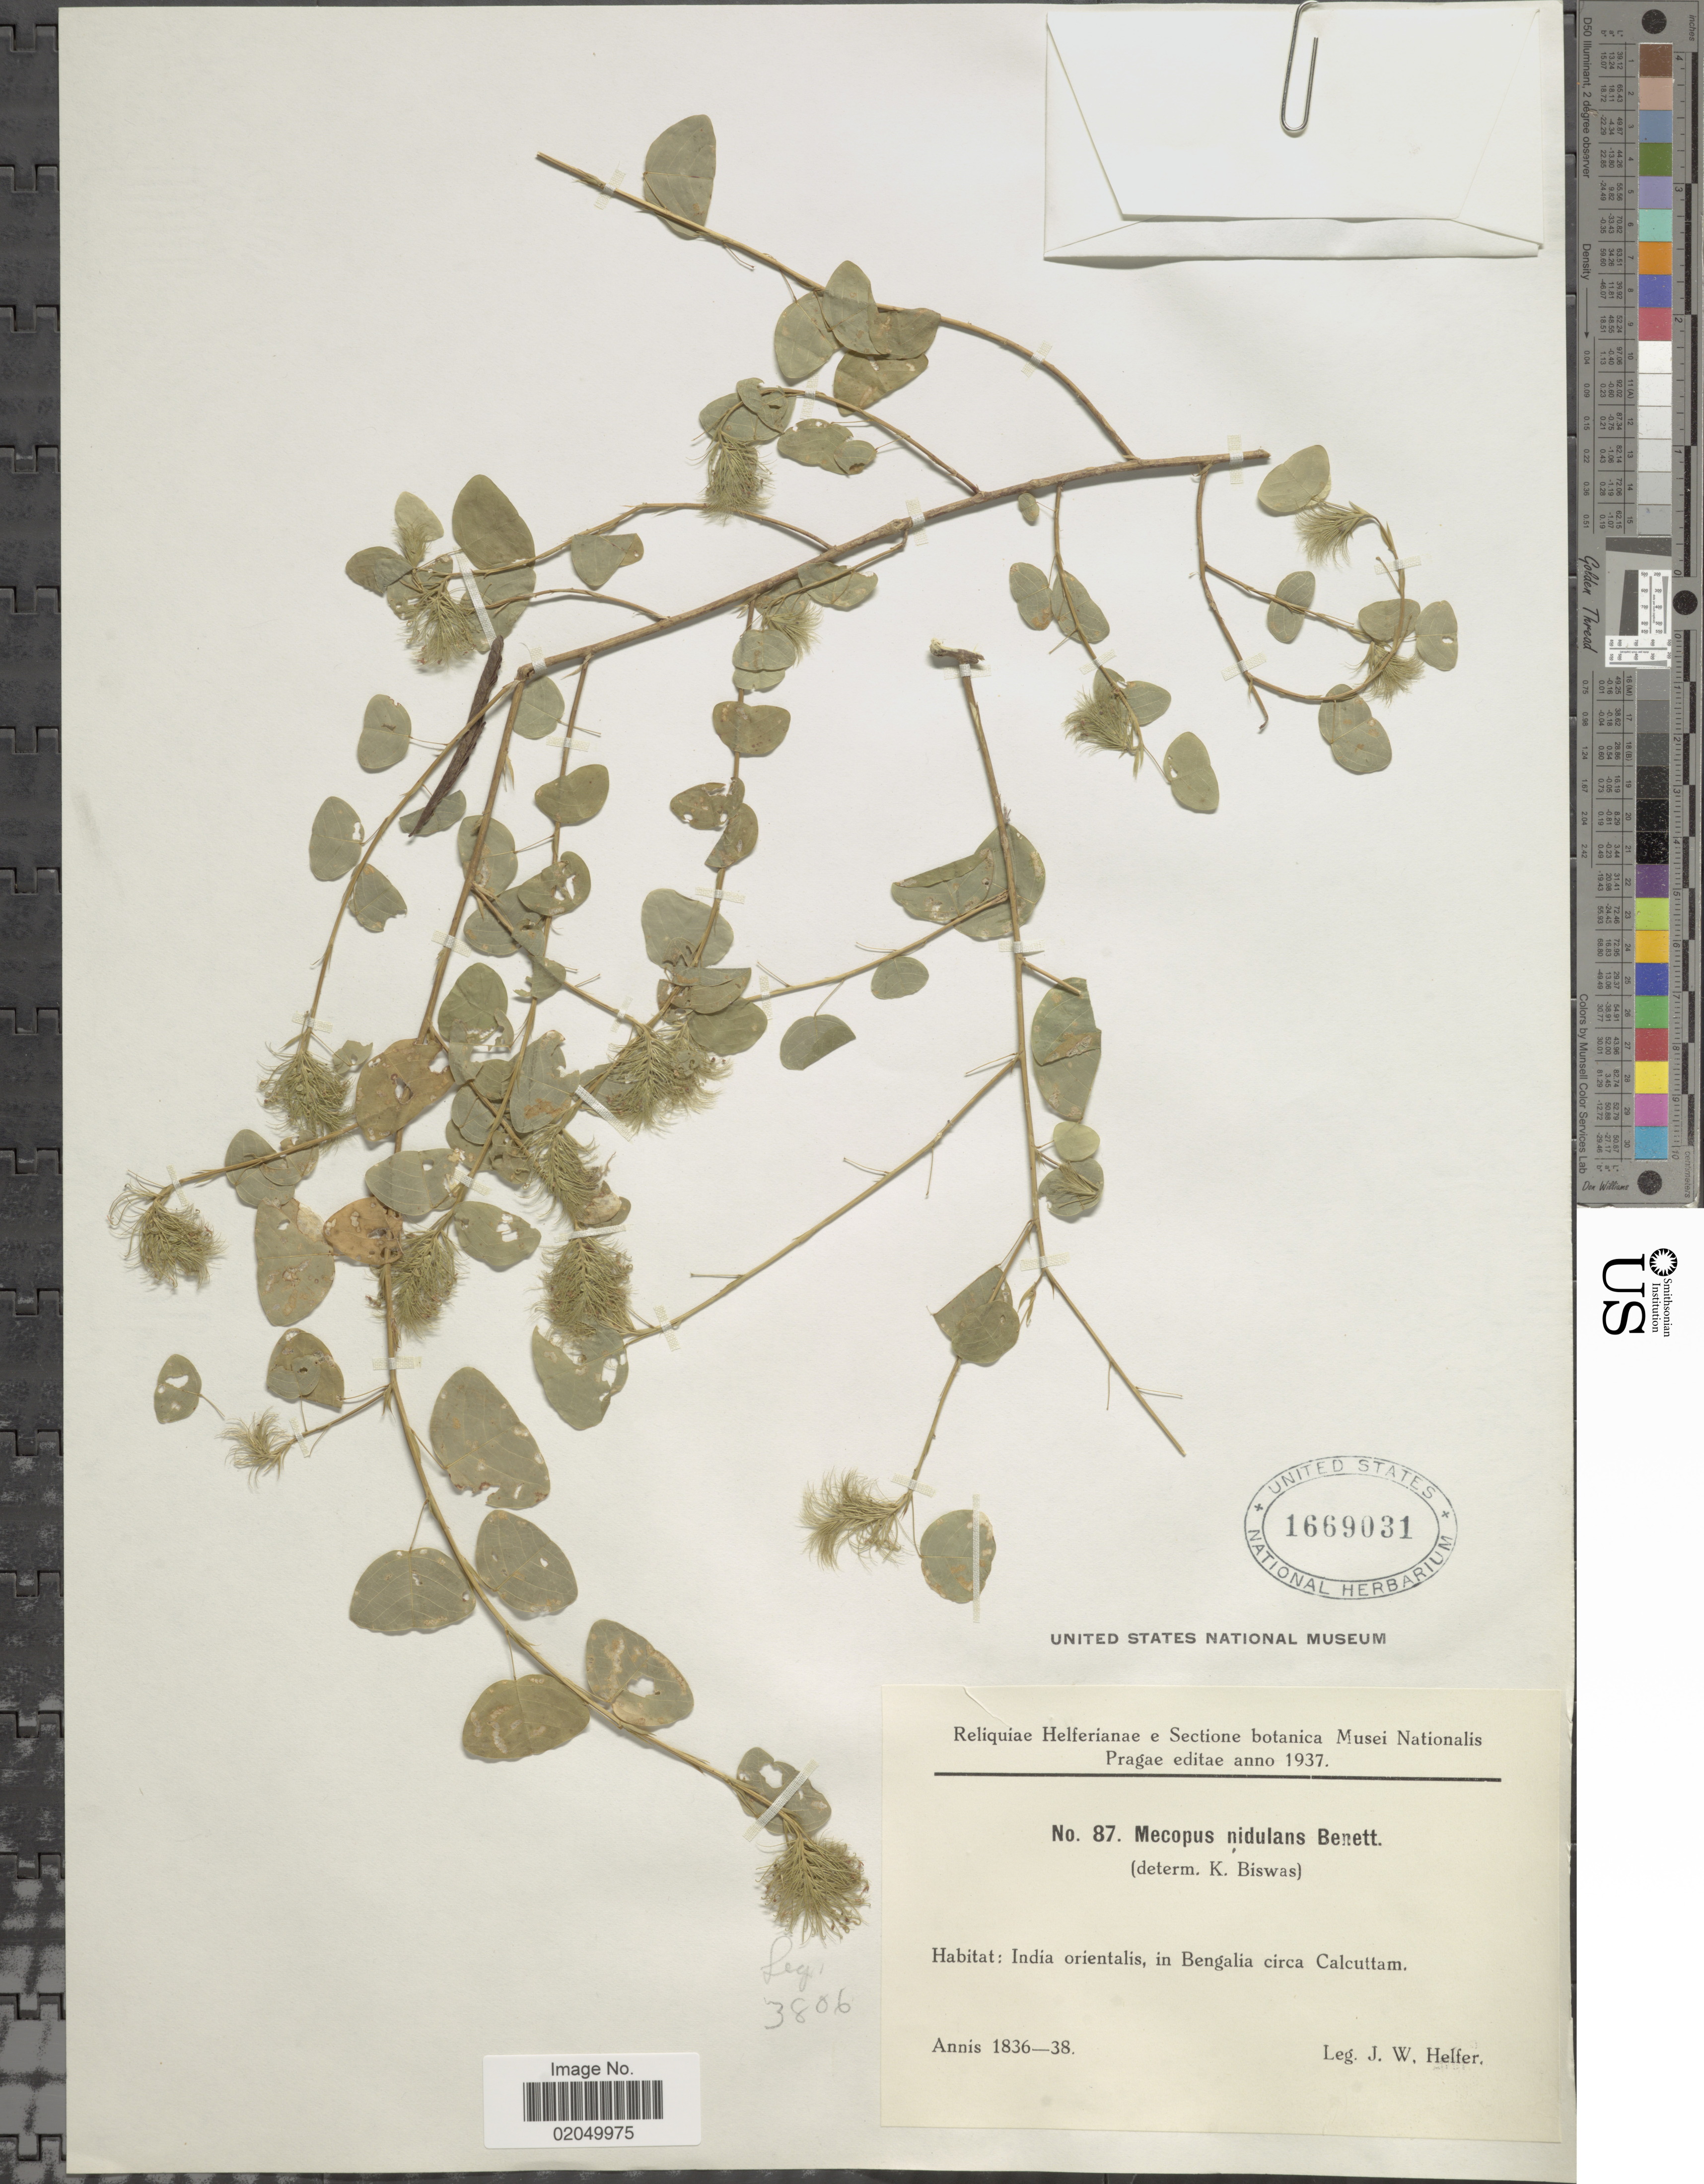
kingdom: Plantae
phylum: Tracheophyta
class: Magnoliopsida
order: Fabales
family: Fabaceae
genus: Mecopus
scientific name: Mecopus nidulans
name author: Benn.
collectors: J. W. Helfer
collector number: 87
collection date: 1836/1838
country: India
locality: India orientalis, in Bengalia circa Calcuttam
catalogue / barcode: US 1669031